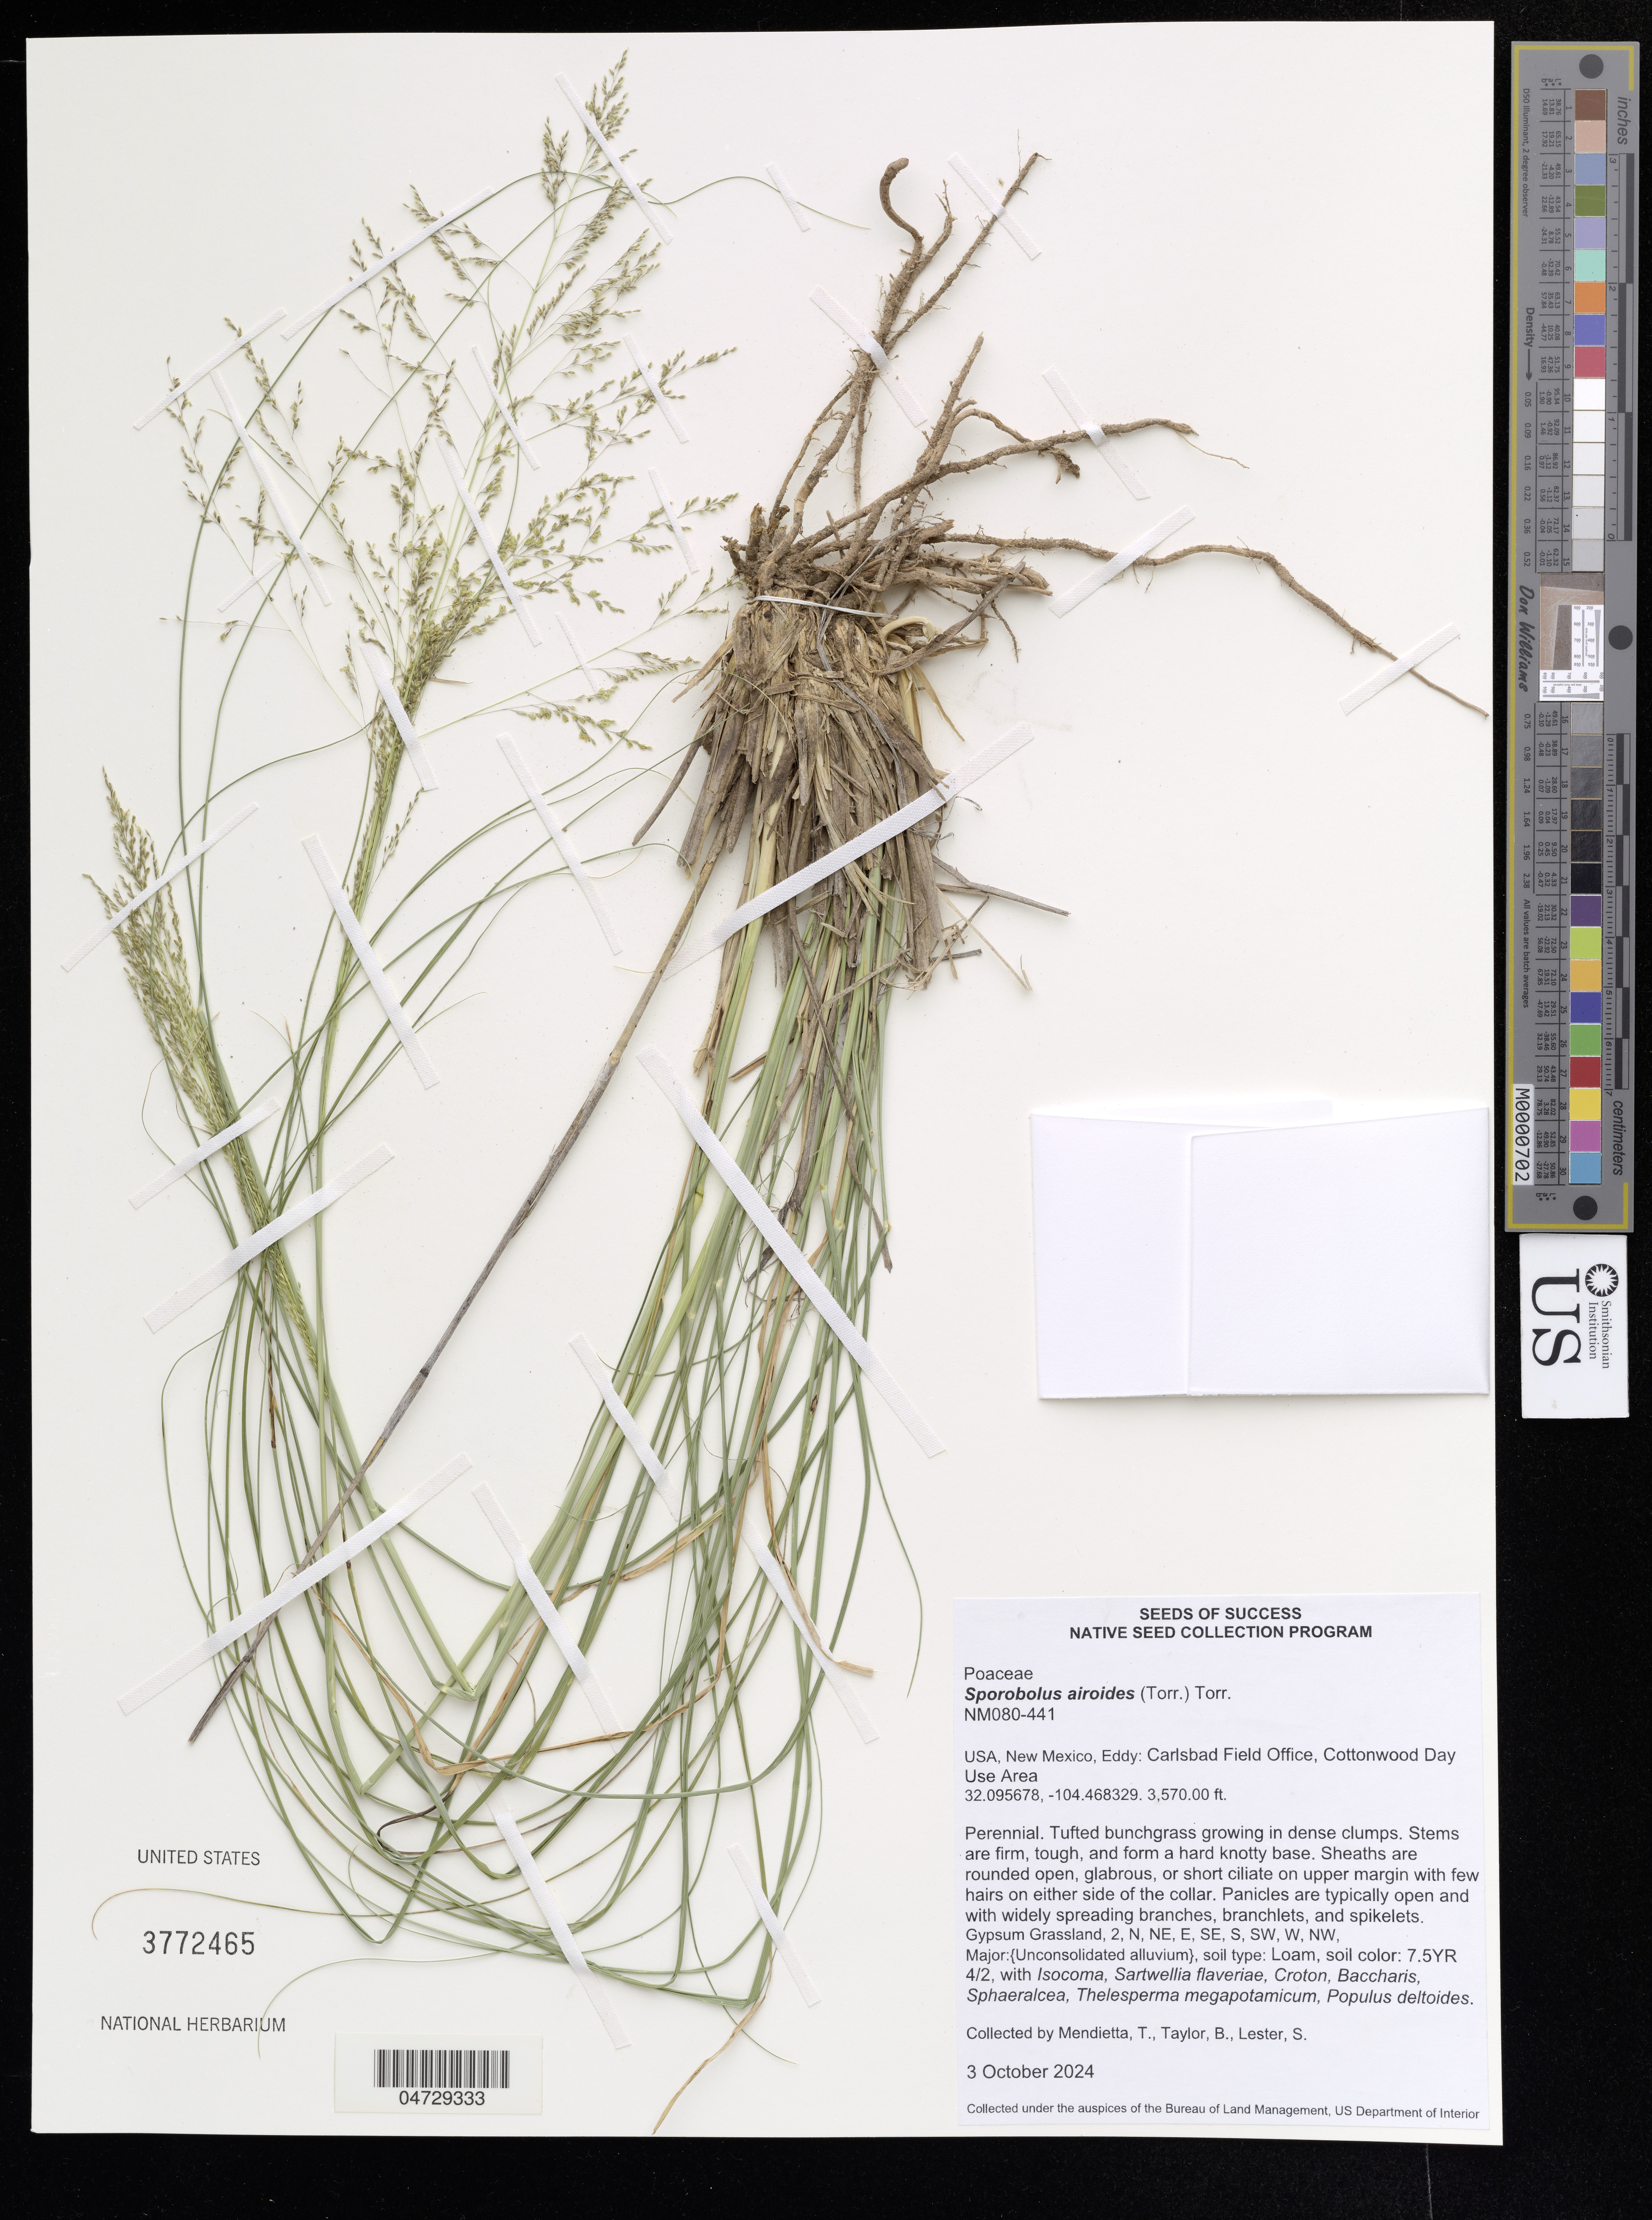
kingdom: Plantae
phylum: Tracheophyta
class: Liliopsida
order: Poales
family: Poaceae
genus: Sporobolus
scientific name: Sporobolus airoides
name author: (Torr.) Torr.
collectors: T. Mendietta, B. Taylor & S. Lester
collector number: NM080-441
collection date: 2024-10-03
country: United States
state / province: New Mexico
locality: Eddy: Carlsbad Field Office, Cottonwood Day Use Area.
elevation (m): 1088.14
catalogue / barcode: US 3772465